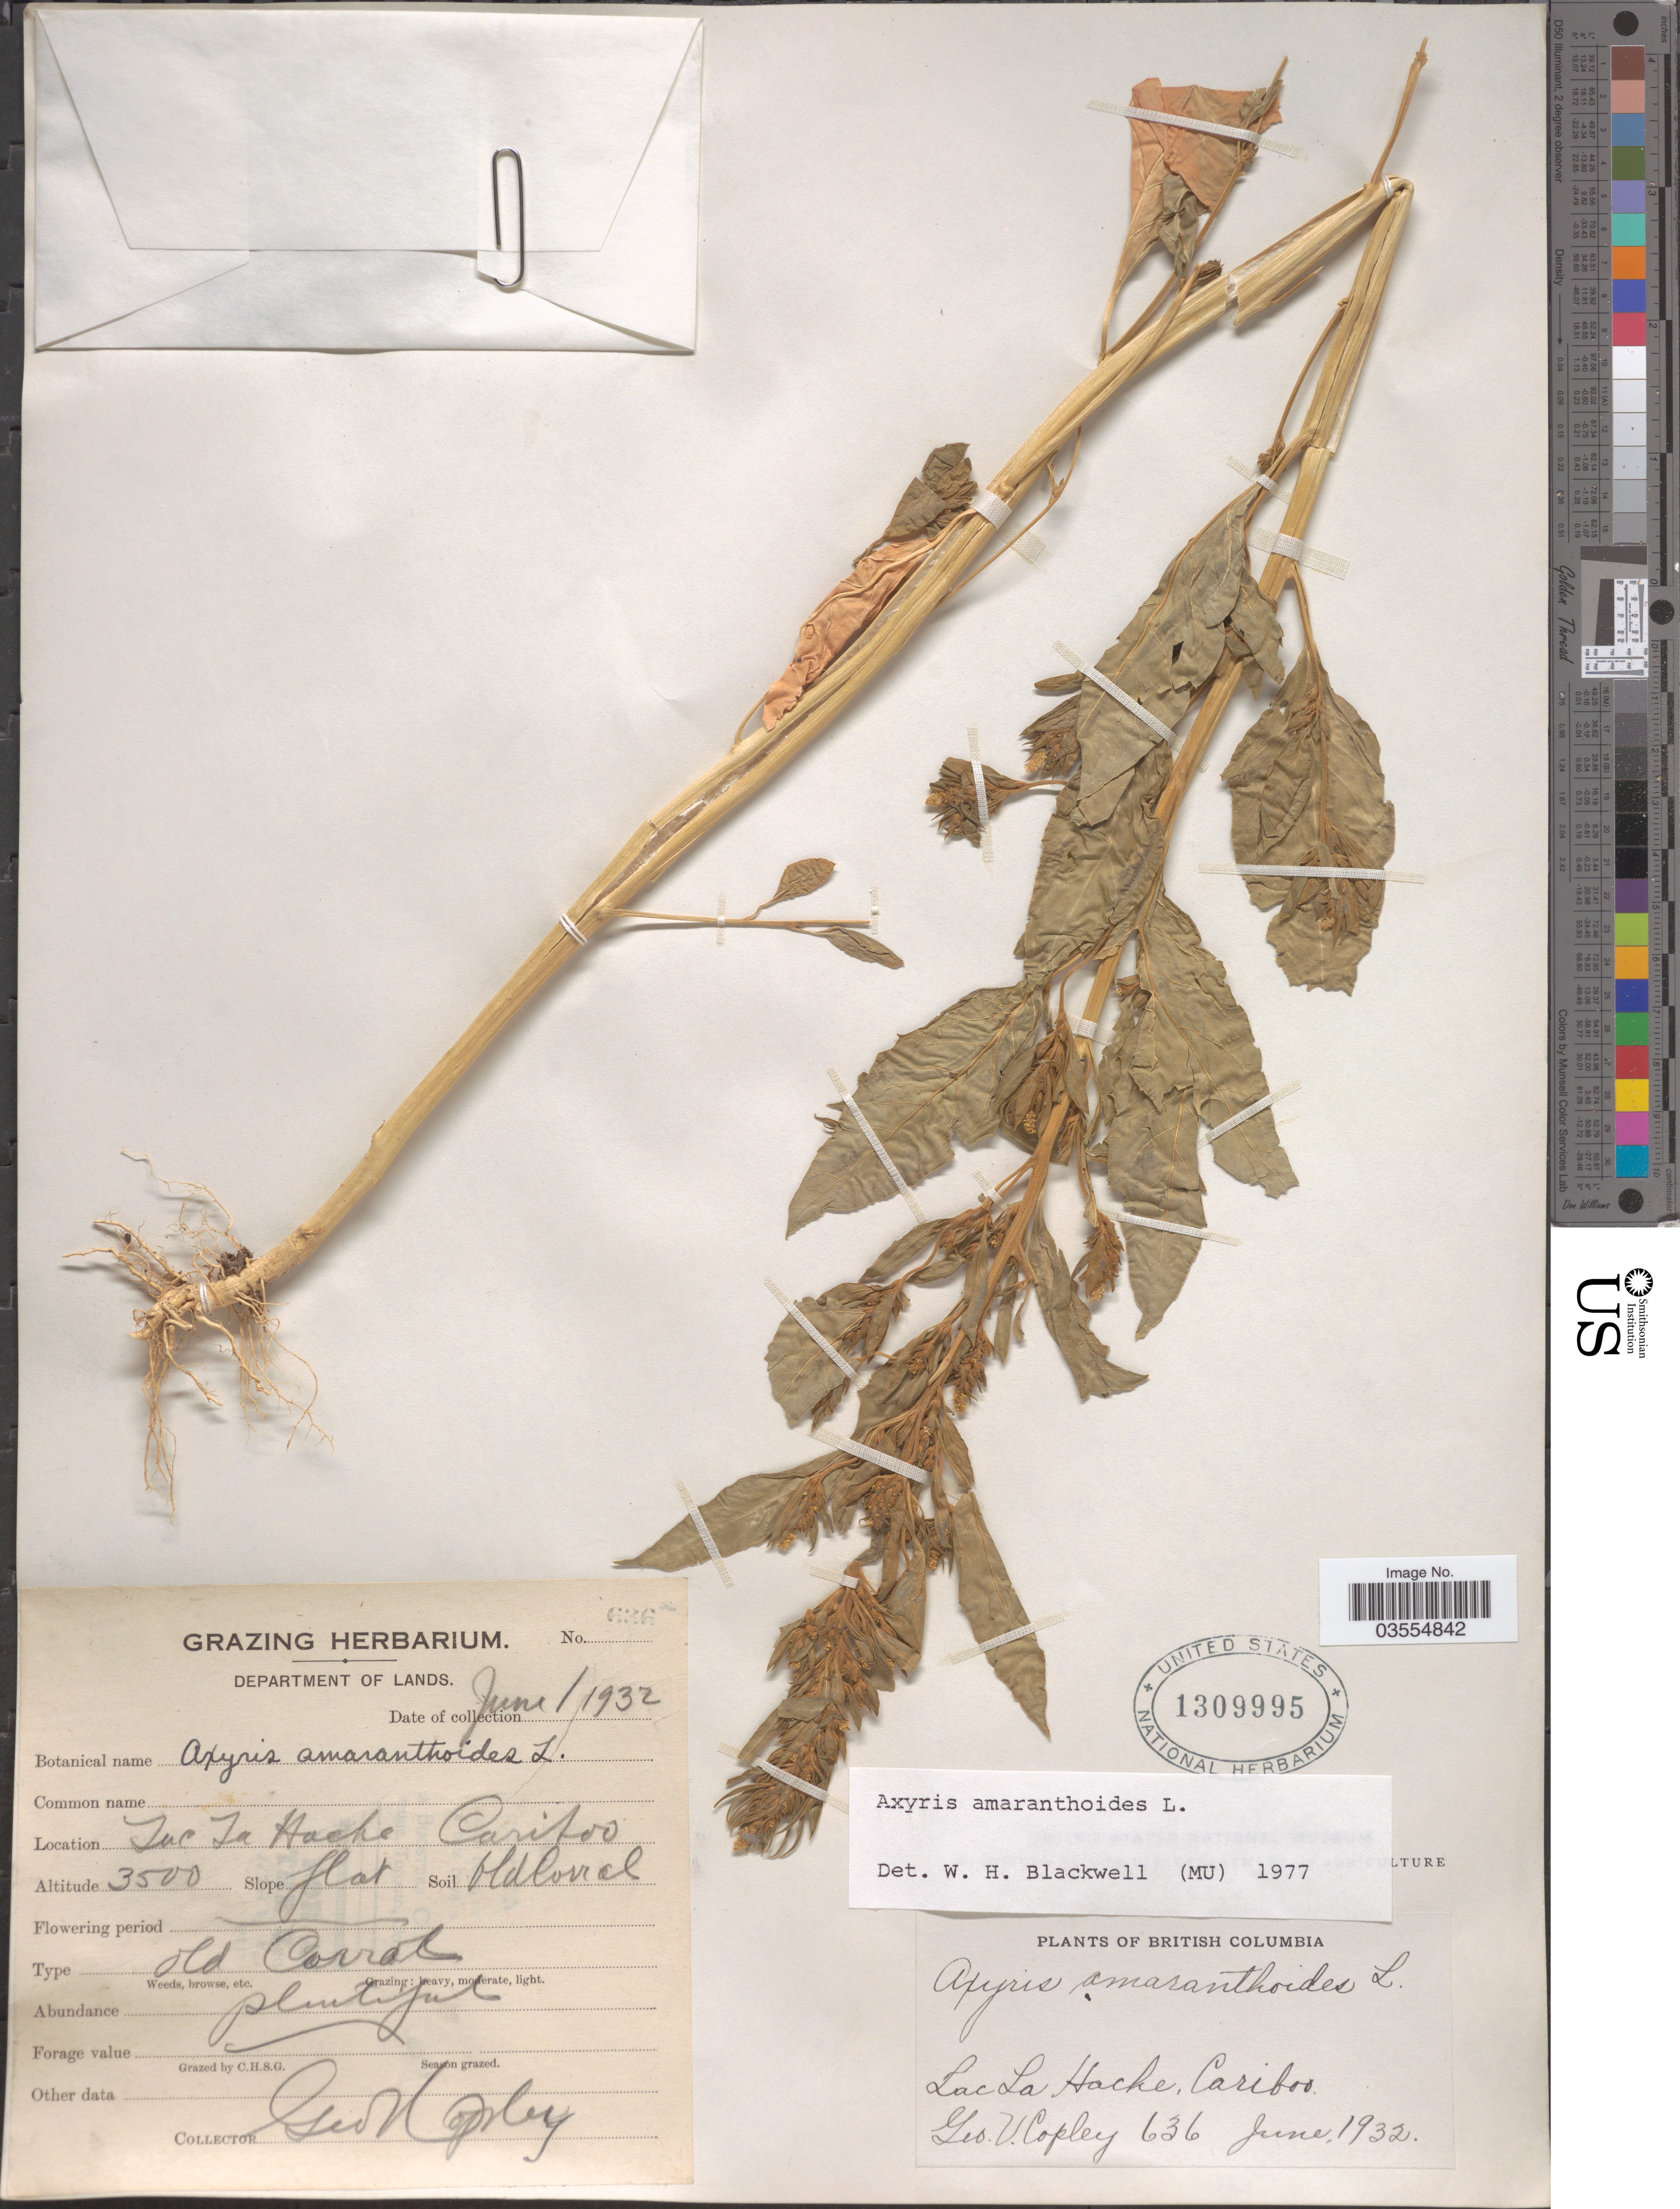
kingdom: Plantae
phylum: Tracheophyta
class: Magnoliopsida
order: Caryophyllales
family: Amaranthaceae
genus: Axyris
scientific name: Axyris amaranthoides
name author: L.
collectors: G. Copley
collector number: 636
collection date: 1932-06-01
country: Canada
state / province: British Columbia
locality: Lac La Hacke, Cairboo.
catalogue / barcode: US 1309995